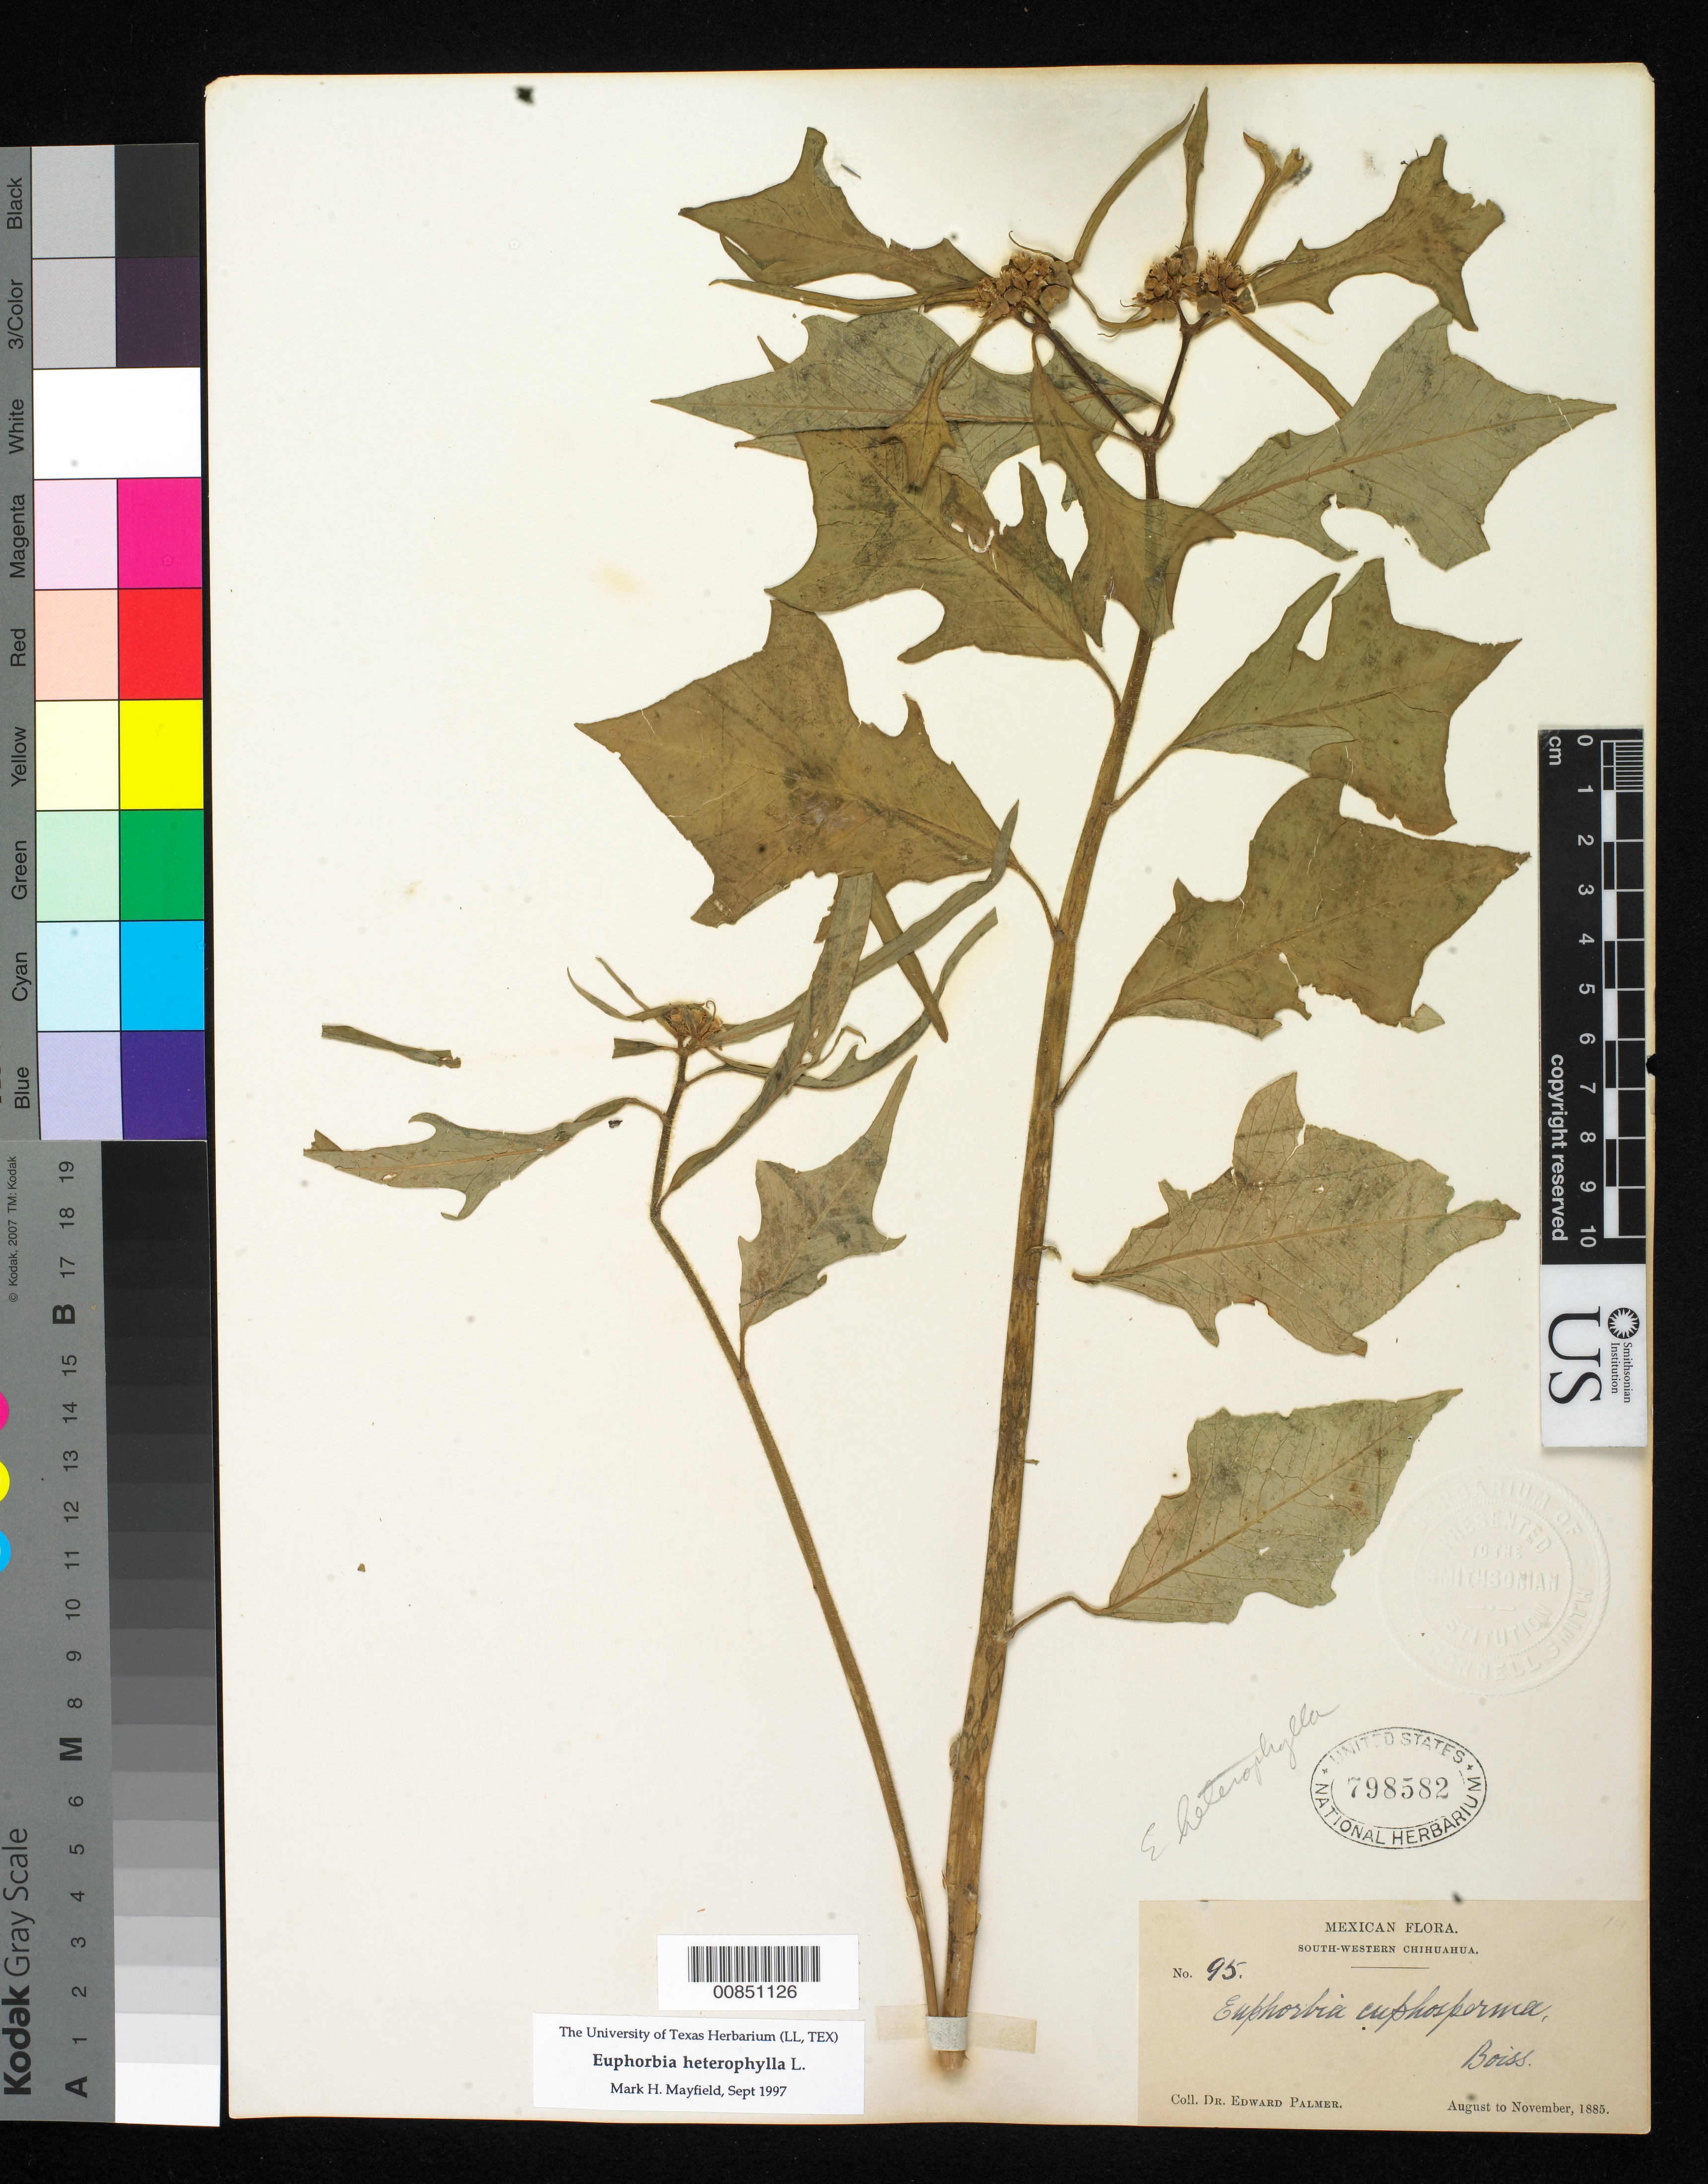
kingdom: Plantae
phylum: Tracheophyta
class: Magnoliopsida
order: Malpighiales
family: Euphorbiaceae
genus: Euphorbia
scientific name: Euphorbia heterophylla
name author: L.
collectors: E. Palmer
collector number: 95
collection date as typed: Aug 1885 to -- Nov 1885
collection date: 1885-08/1885-11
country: Mexico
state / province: Chihuahua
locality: South-Western Chihuahua.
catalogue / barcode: US 798582